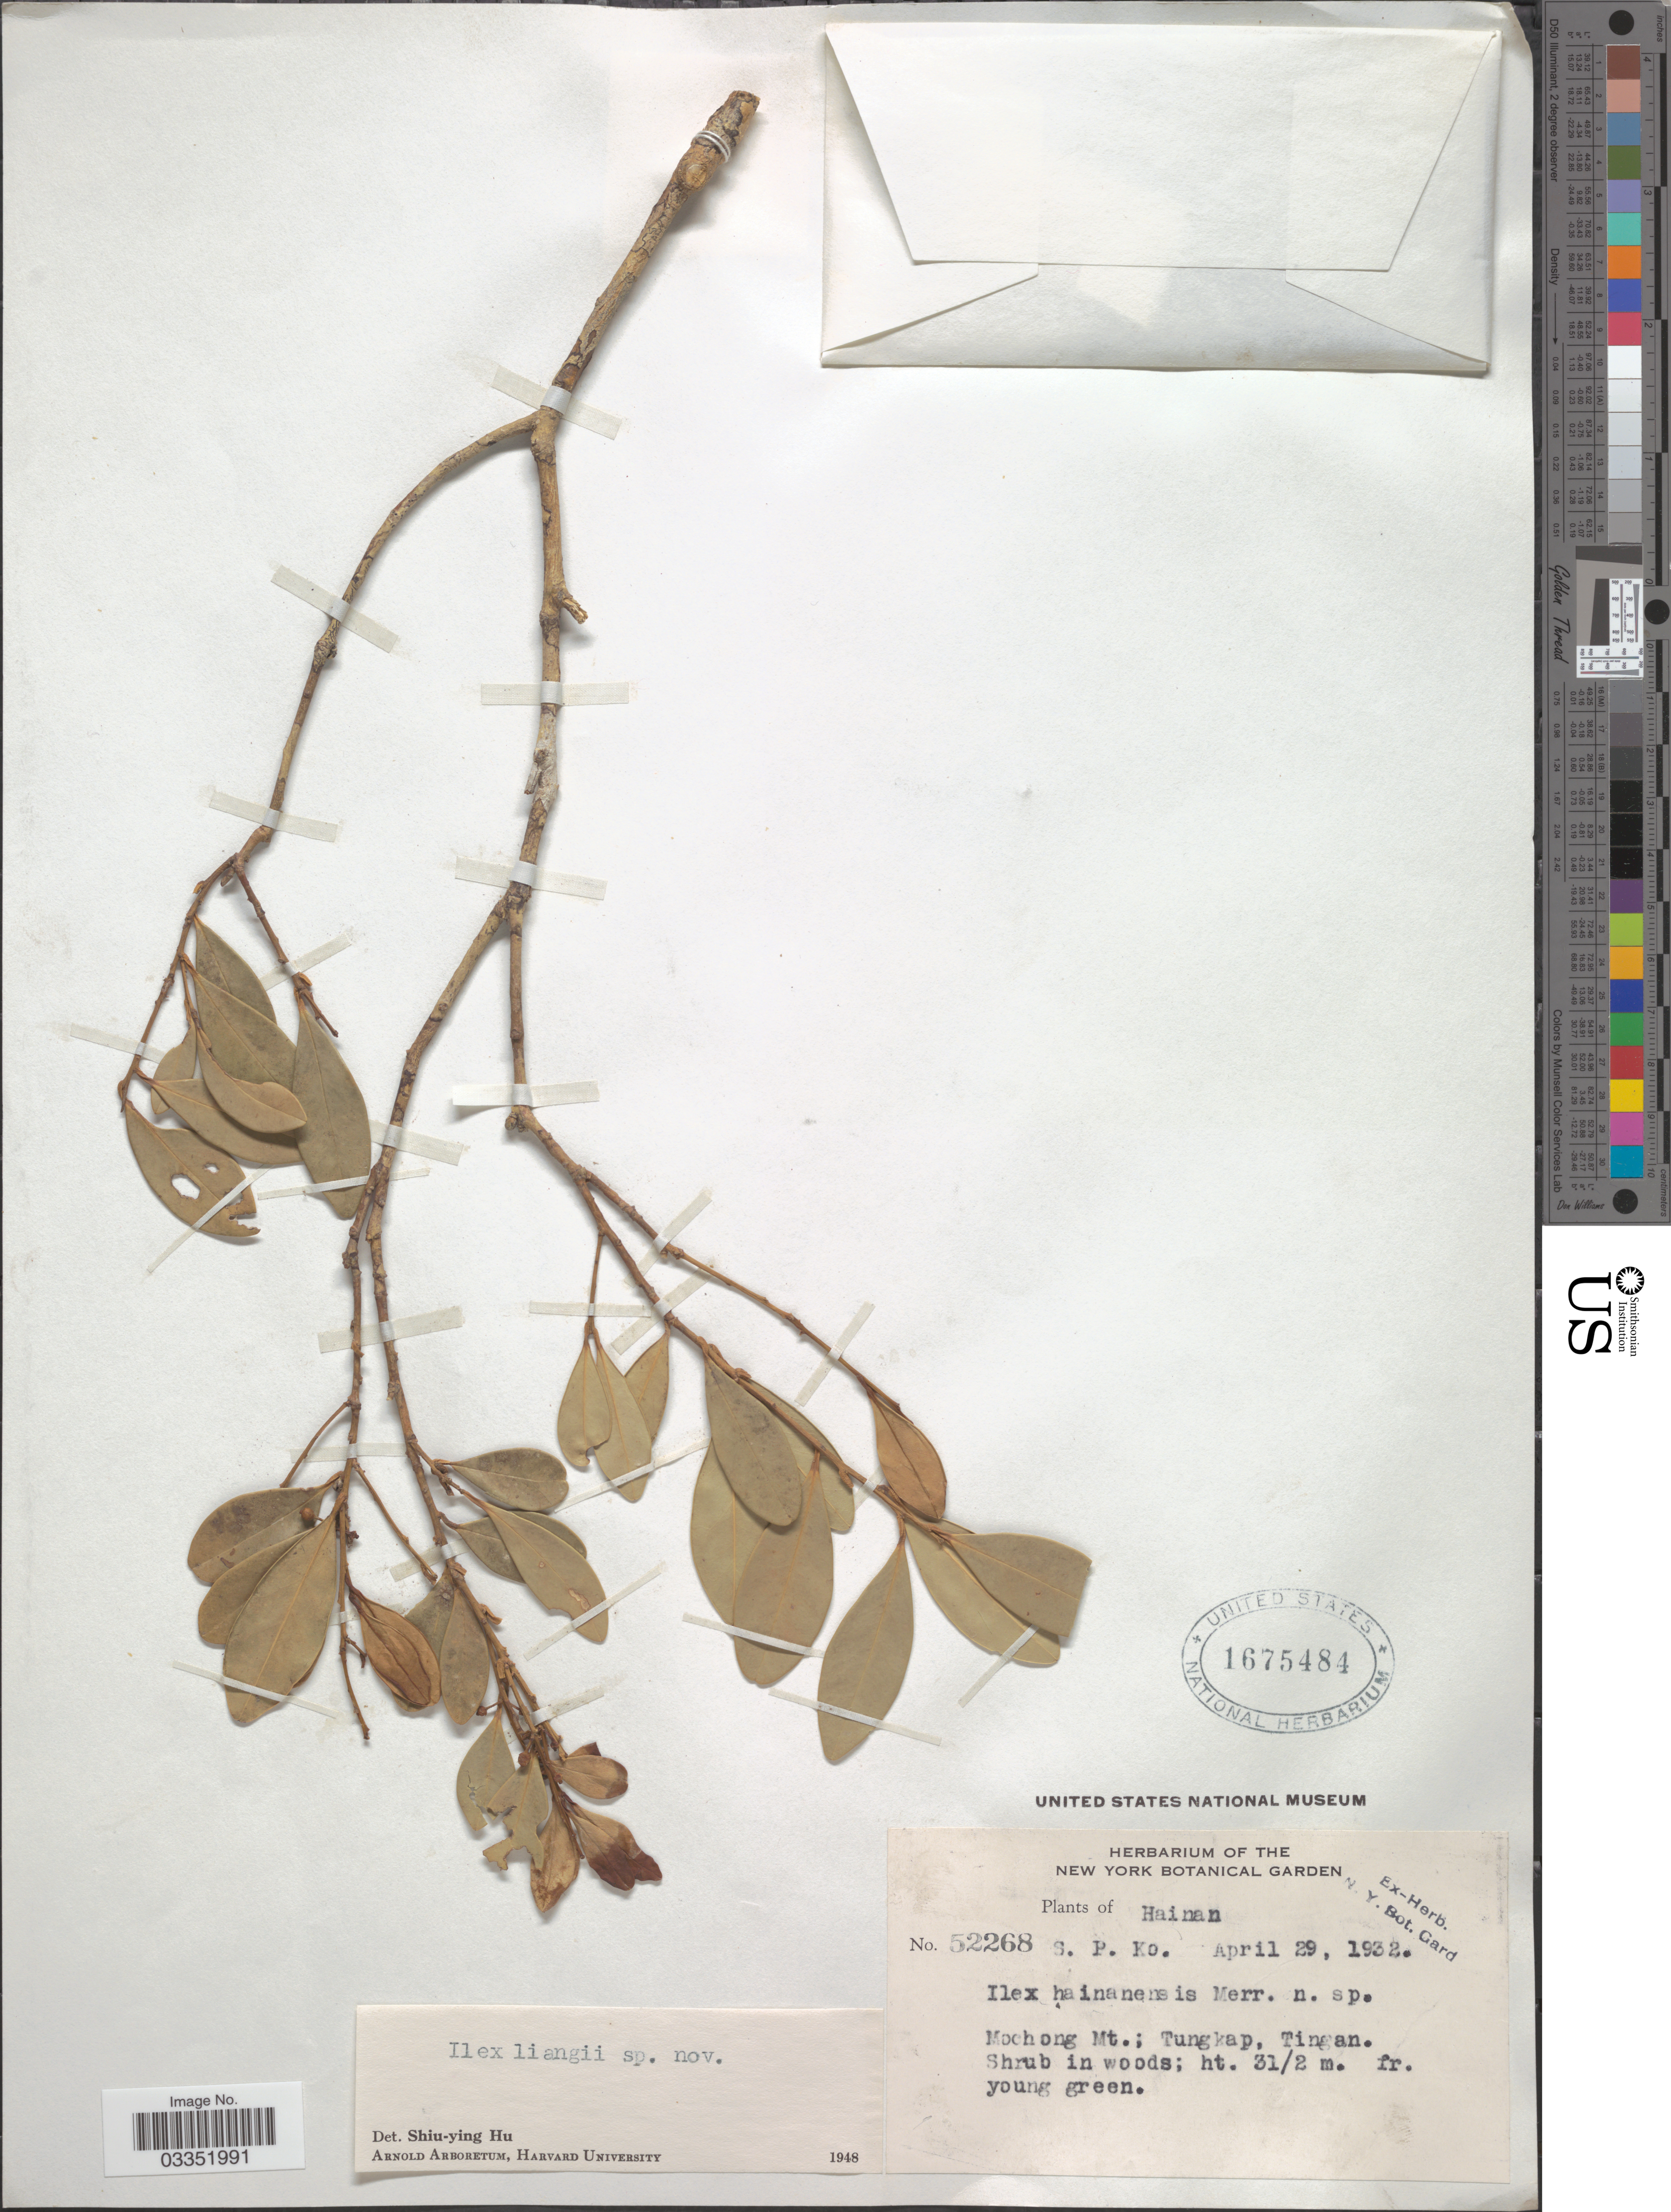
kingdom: Plantae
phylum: Tracheophyta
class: Magnoliopsida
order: Aquifoliales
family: Aquifoliaceae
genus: Ilex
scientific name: Ilex liangii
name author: S.Y. Hu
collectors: S. P. Ko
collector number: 52268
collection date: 1932-04-29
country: China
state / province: Hainan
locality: Mochong Mt.; Tungkap, Tingan.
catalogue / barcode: US 1675484